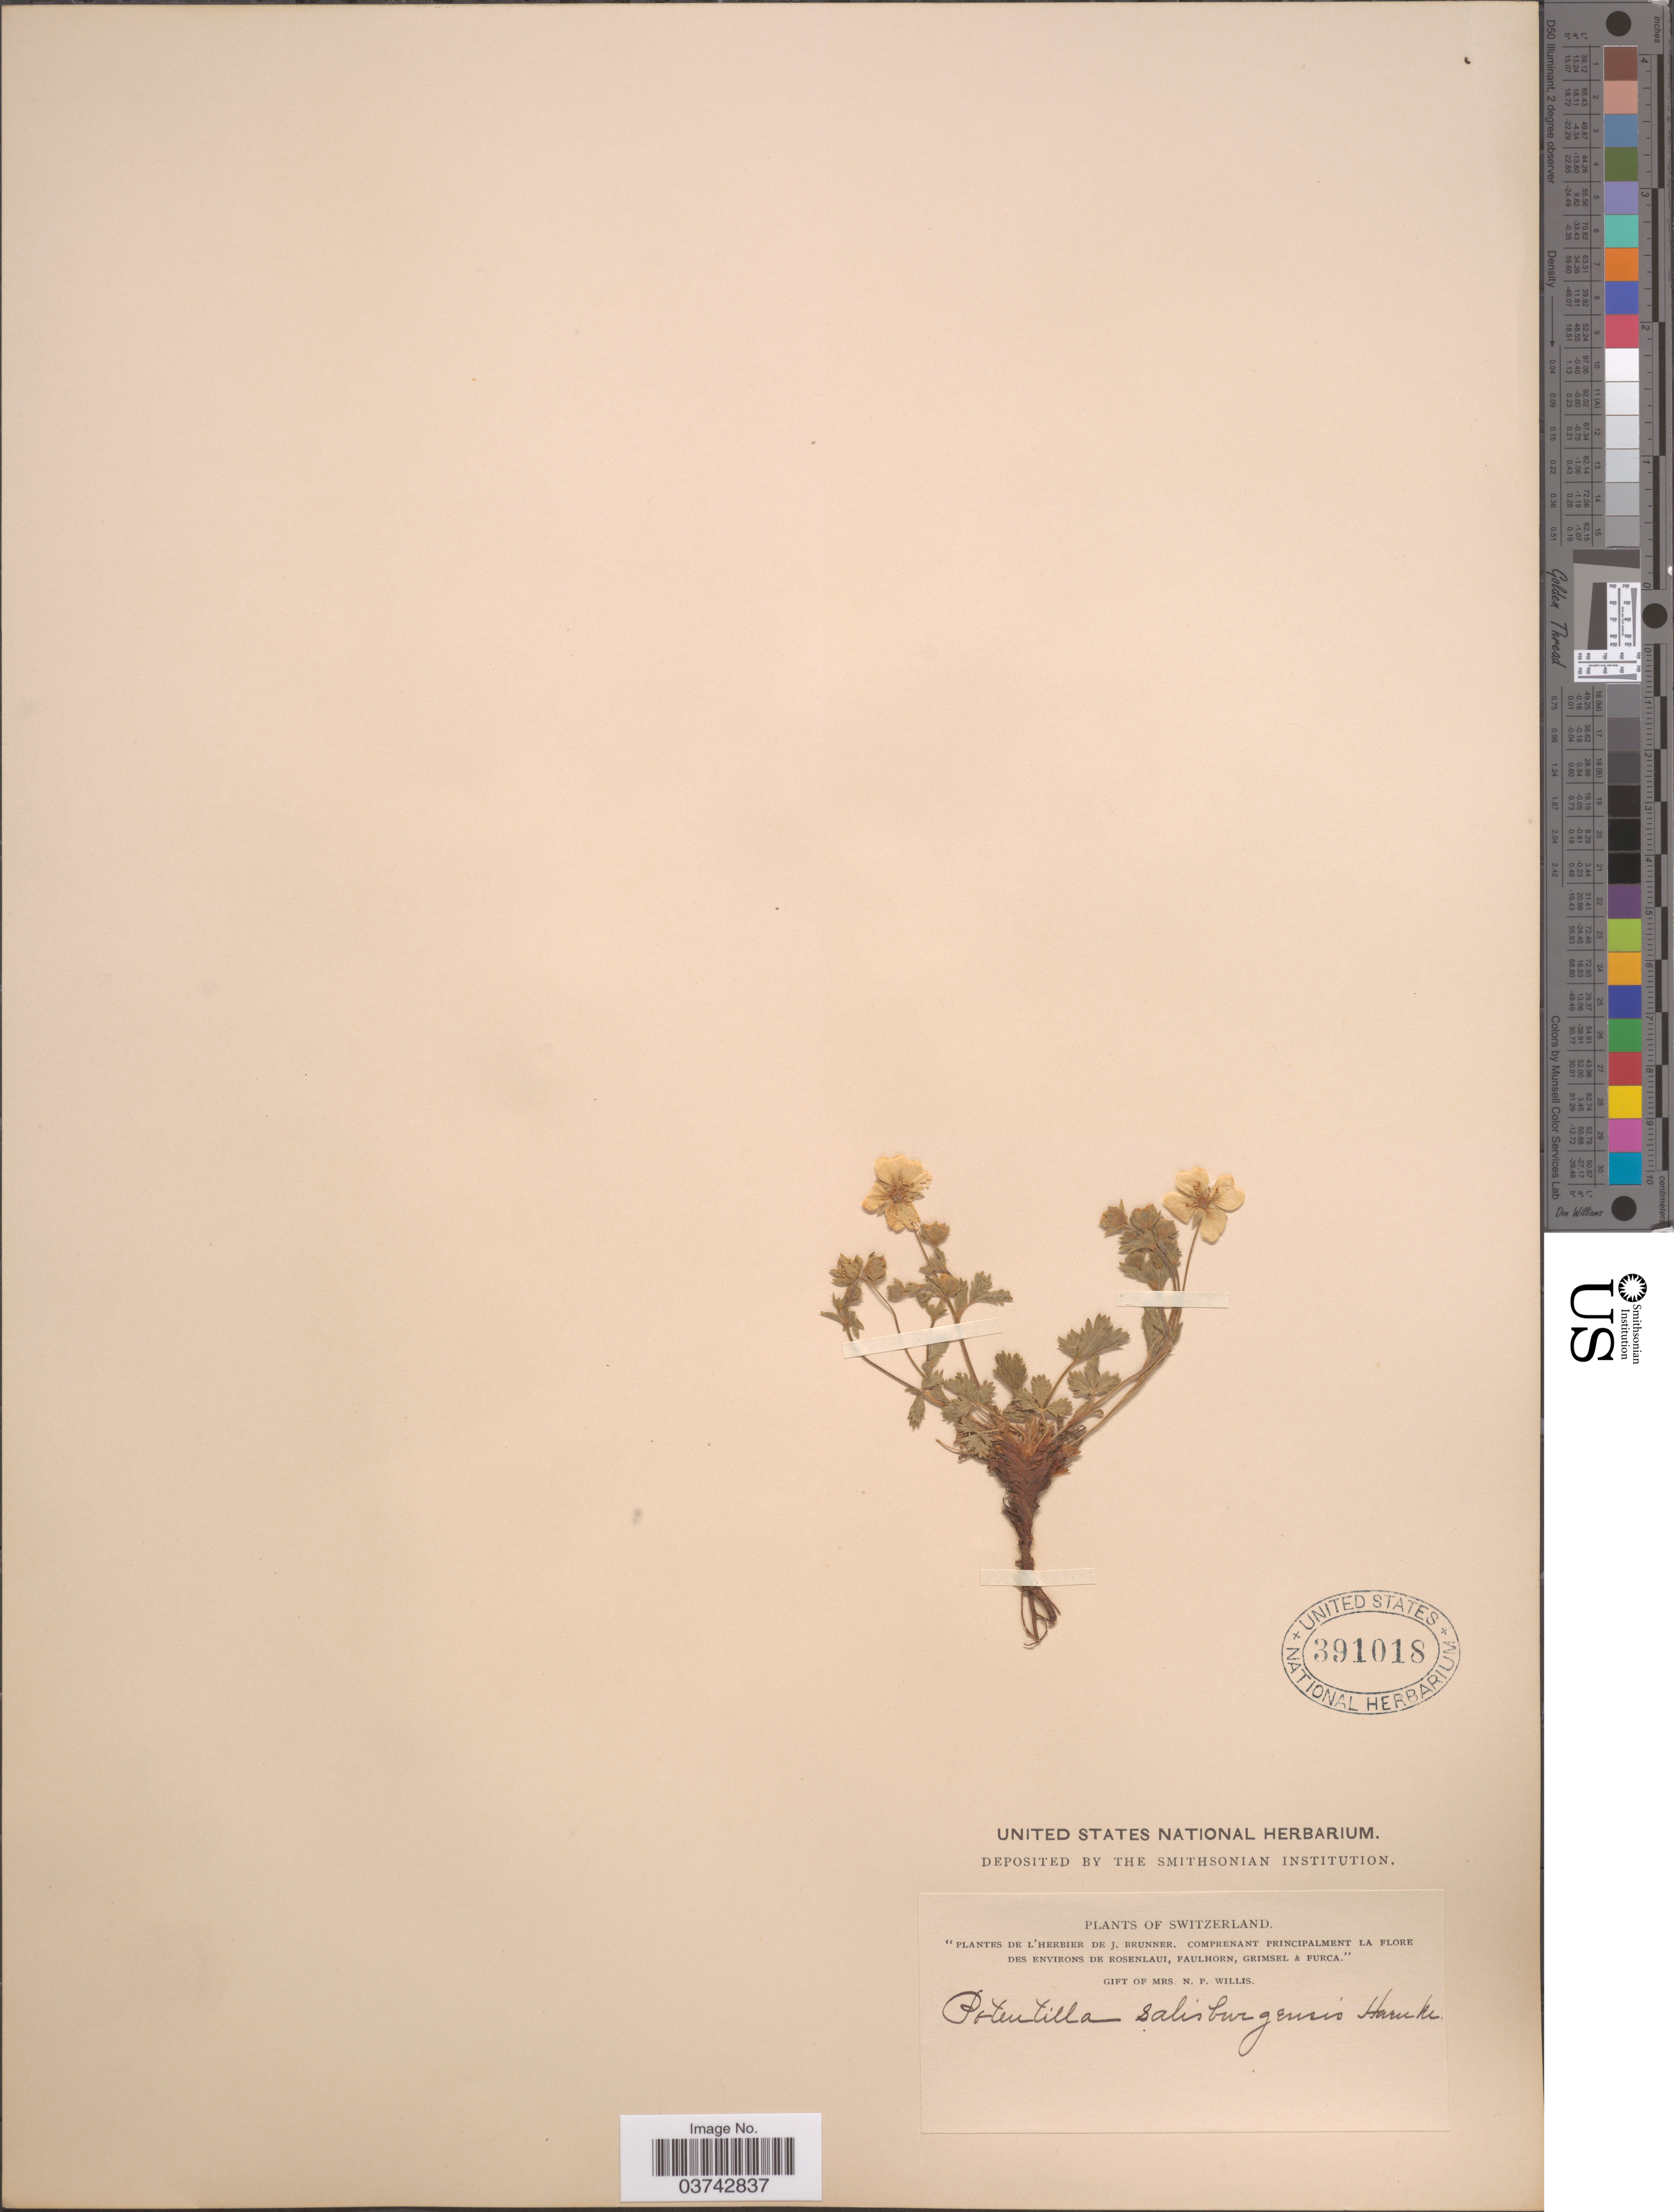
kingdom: Plantae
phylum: Tracheophyta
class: Magnoliopsida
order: Rosales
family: Rosaceae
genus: Potentilla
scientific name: Potentilla salisburgensis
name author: Haenke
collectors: ex herb. J. Brunner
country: Switzerland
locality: Des environs de Rosenlaui, Faulhorn, Grimsel & Furca.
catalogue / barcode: US 391018